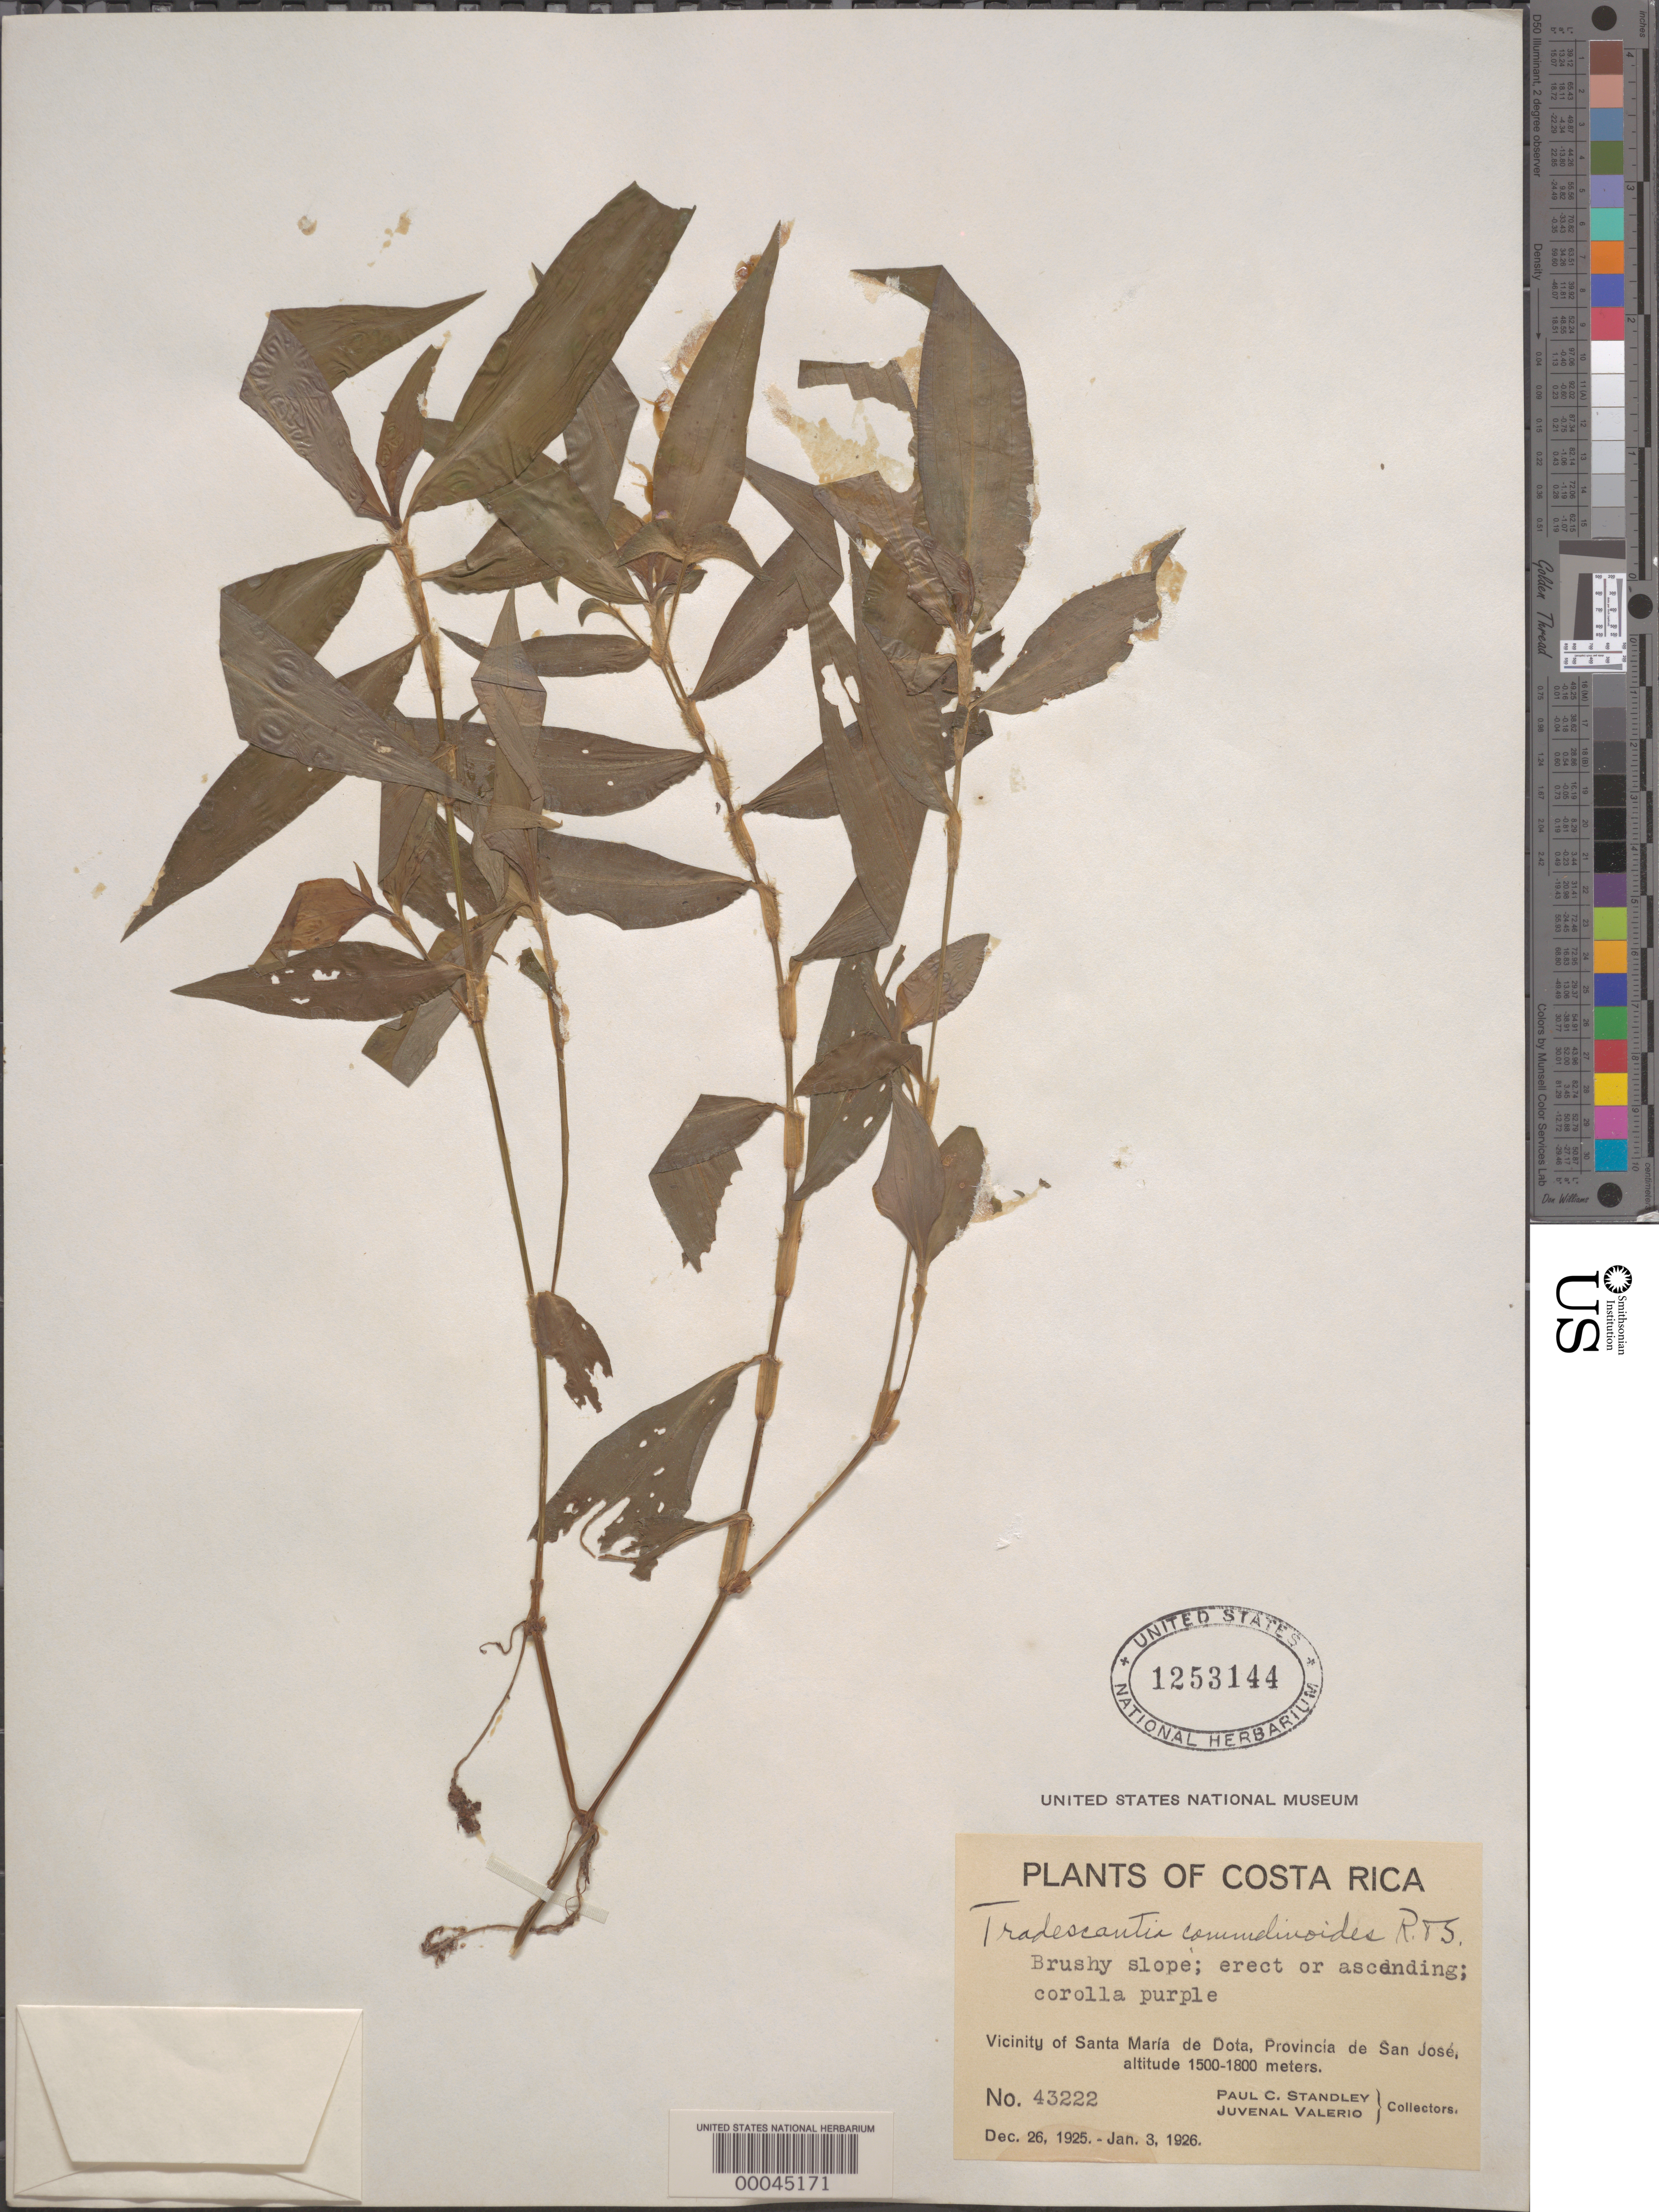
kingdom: Plantae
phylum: Tracheophyta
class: Liliopsida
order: Commelinales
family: Commelinaceae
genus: Tradescantia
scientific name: Tradescantia poelliae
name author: D.R. Hunt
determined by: Strong, Mark T., (BOT), Smithsonian Institution - National Museum of Natural History (UNITED STATES)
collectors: P. C. Standley & J. Alerio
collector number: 43222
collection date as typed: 26 Dec 1925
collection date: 1925-12-26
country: Costa Rica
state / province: San José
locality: Near santa maria de dota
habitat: Brushy slope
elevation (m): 1500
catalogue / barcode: US 1253144